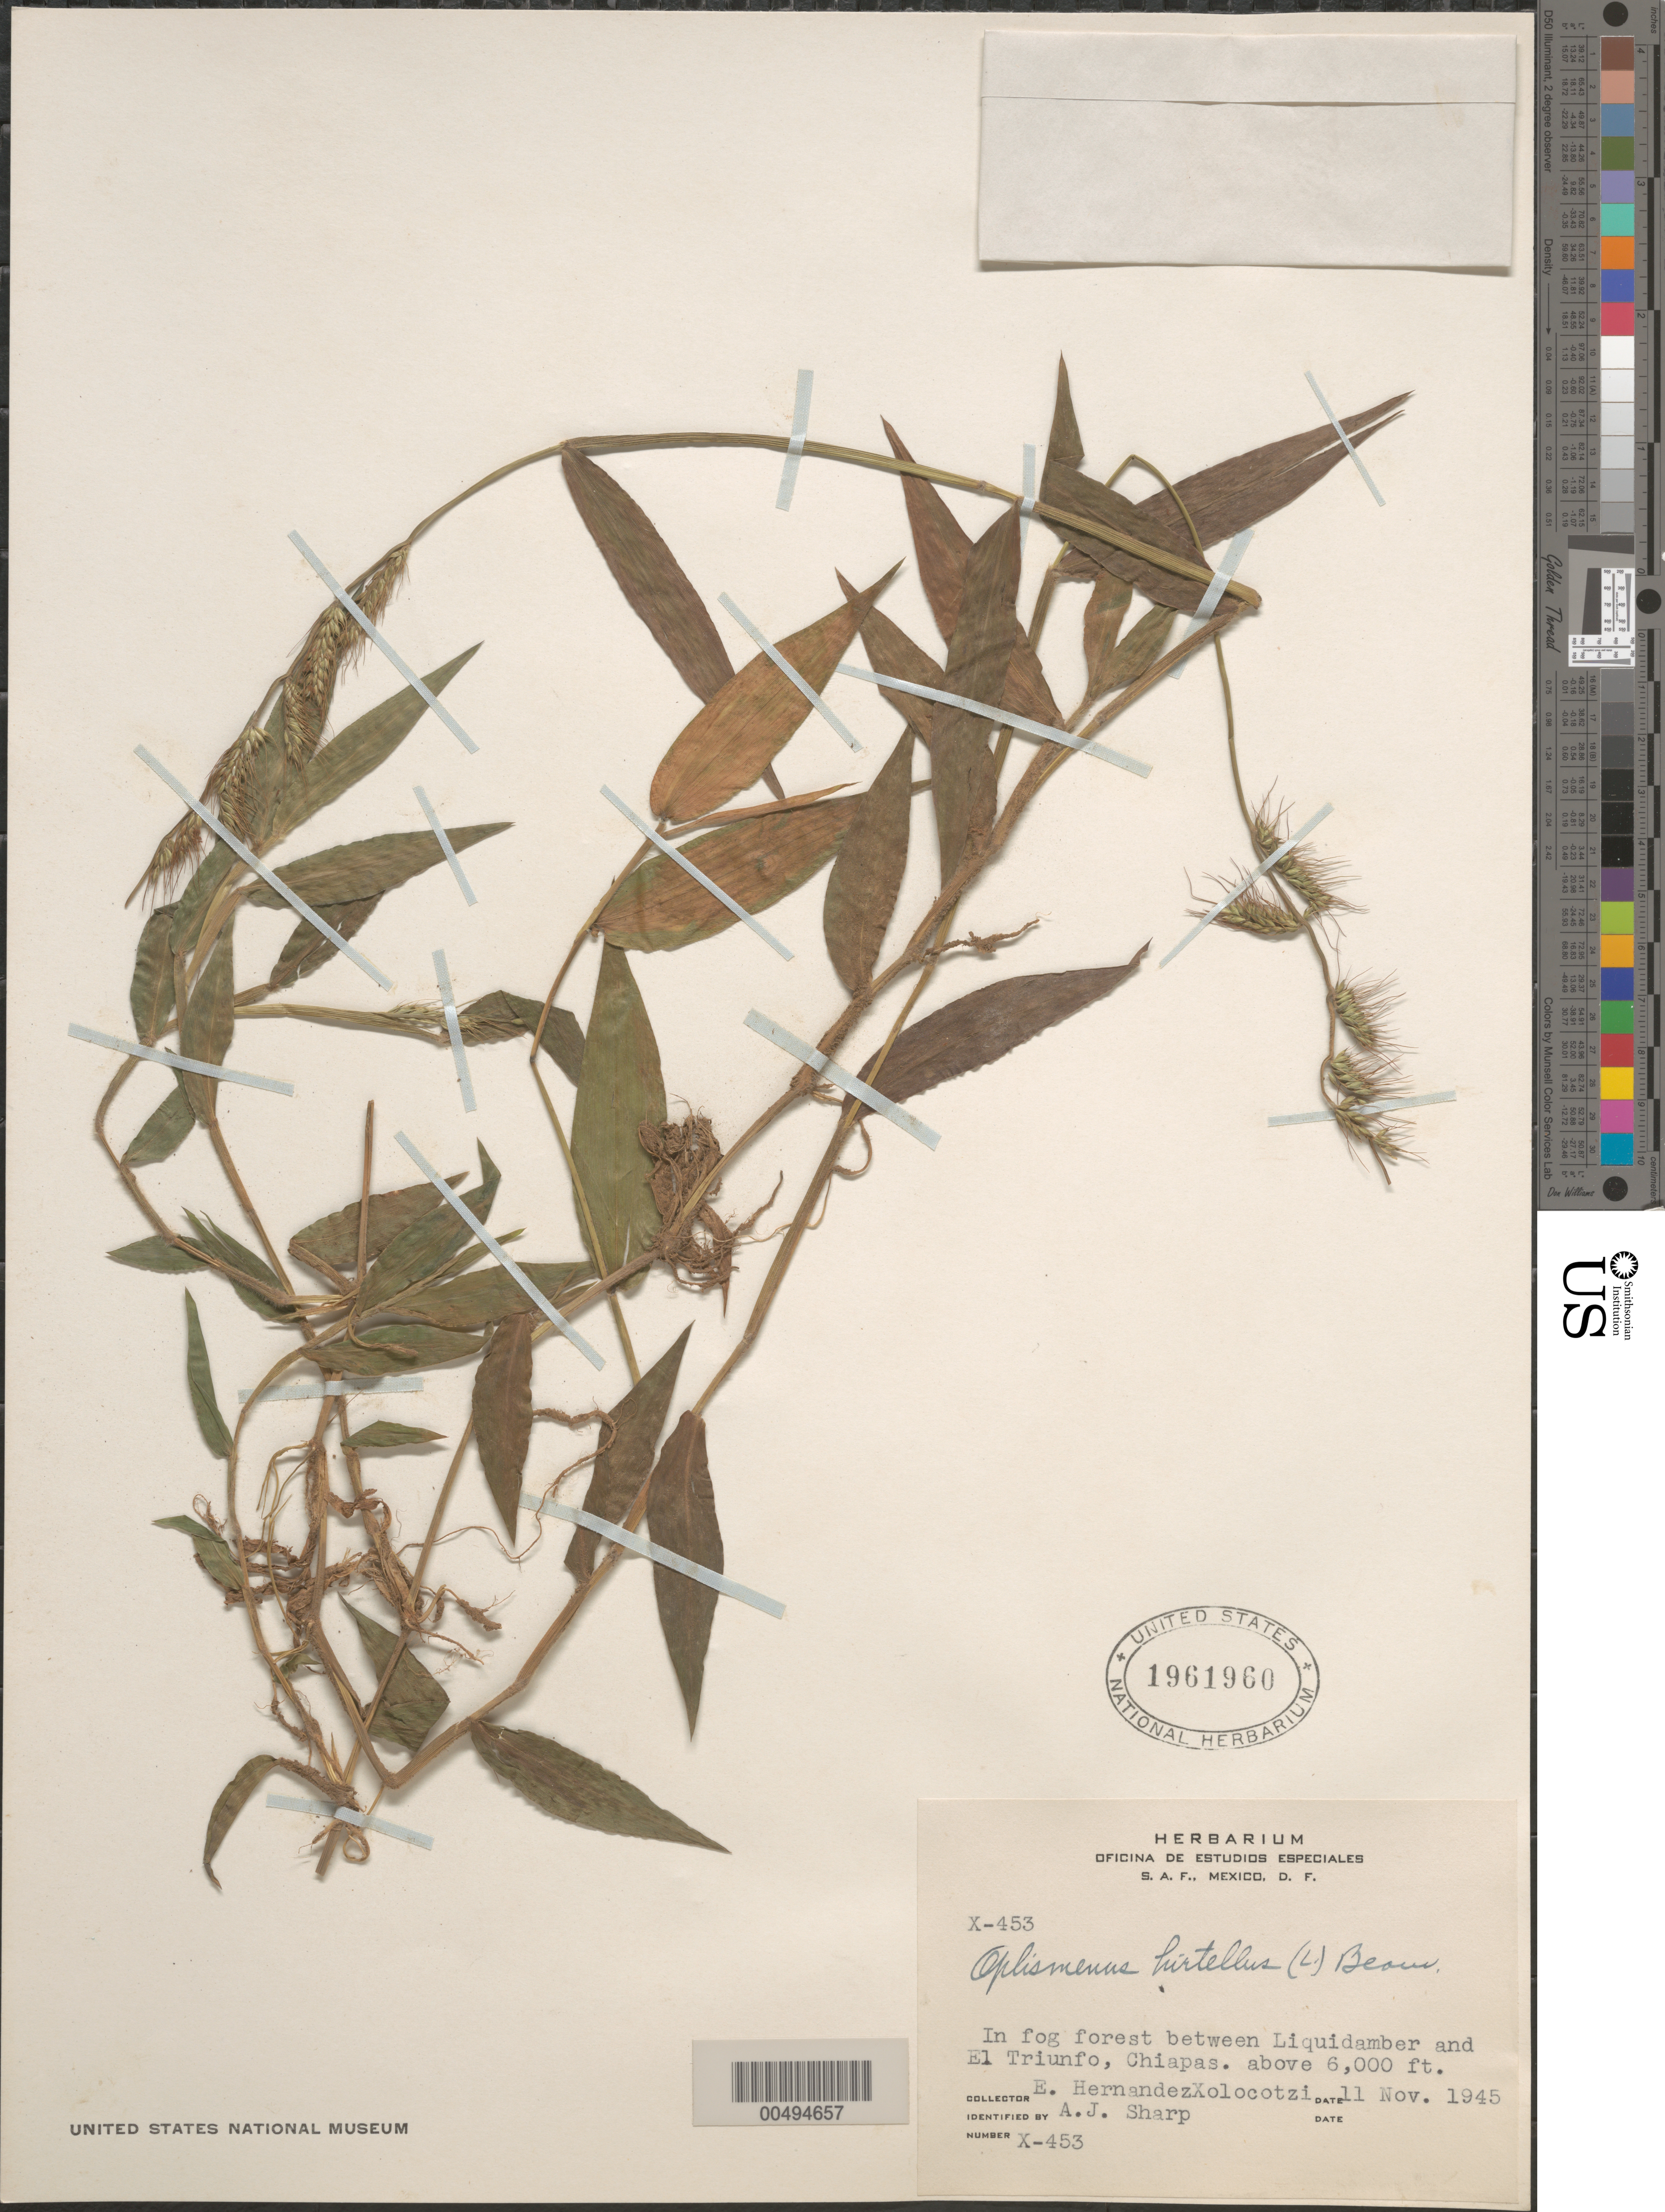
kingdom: Plantae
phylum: Tracheophyta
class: Liliopsida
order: Poales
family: Poaceae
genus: Oplismenus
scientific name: Oplismenus hirtellus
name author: (L.) P. Beauv.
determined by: Sharp, A. J.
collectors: E. I. Hernández-X.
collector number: X-453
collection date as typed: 11 Nov 1945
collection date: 1945-11-11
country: Mexico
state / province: Chiapas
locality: Between Liquidamber & El Triunfo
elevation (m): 1829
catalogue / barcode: US 1961960